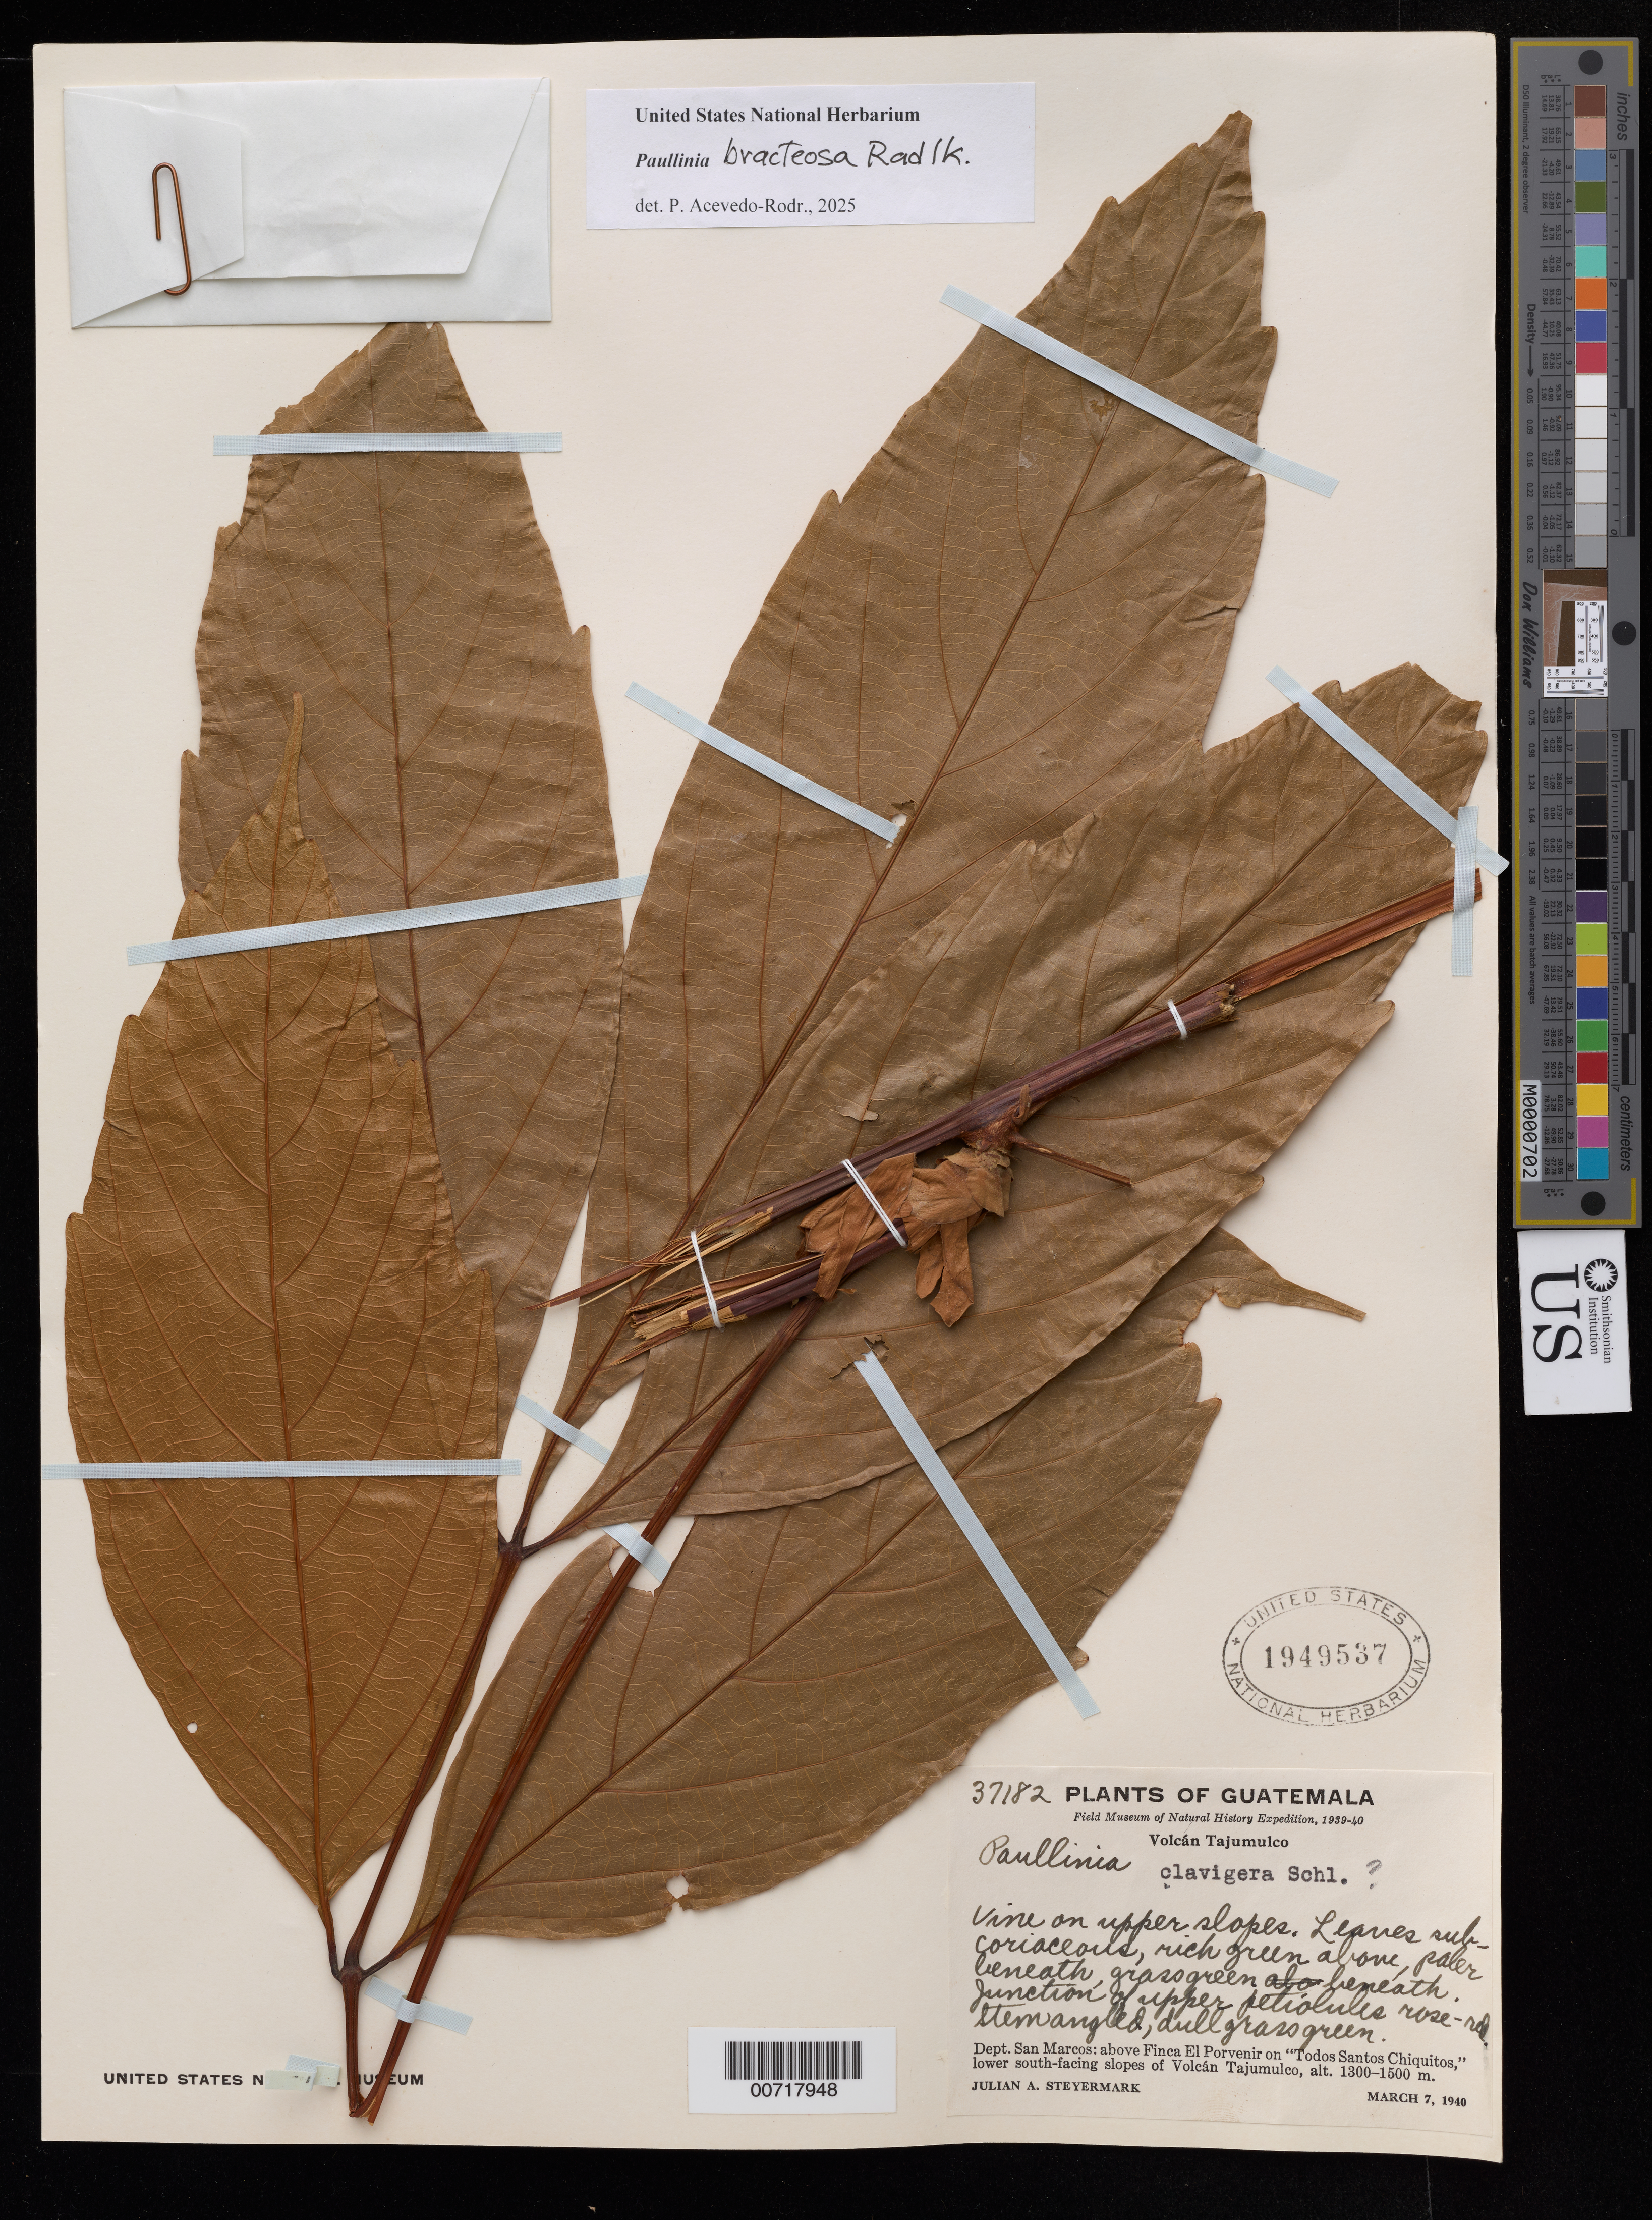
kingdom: Plantae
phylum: Tracheophyta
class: Magnoliopsida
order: Sapindales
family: Sapindaceae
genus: Paullinia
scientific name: Paullinia bracteosa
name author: Radlk.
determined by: Acevedo-Rodriguez, P., (US), Smithsonian Institution - National Museum of Natural History (UNITED STATES)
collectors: J. Steyermark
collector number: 37182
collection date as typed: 07 Mar 1940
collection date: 1940-03-07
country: Guatemala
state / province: San Marcos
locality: Volcán Tajumulco; above Finca El Porvenir on "Todos Santos Chiquitos".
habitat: Lower south-facing slopes of Volcán Tajumulco.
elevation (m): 1300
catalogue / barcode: US 1949537